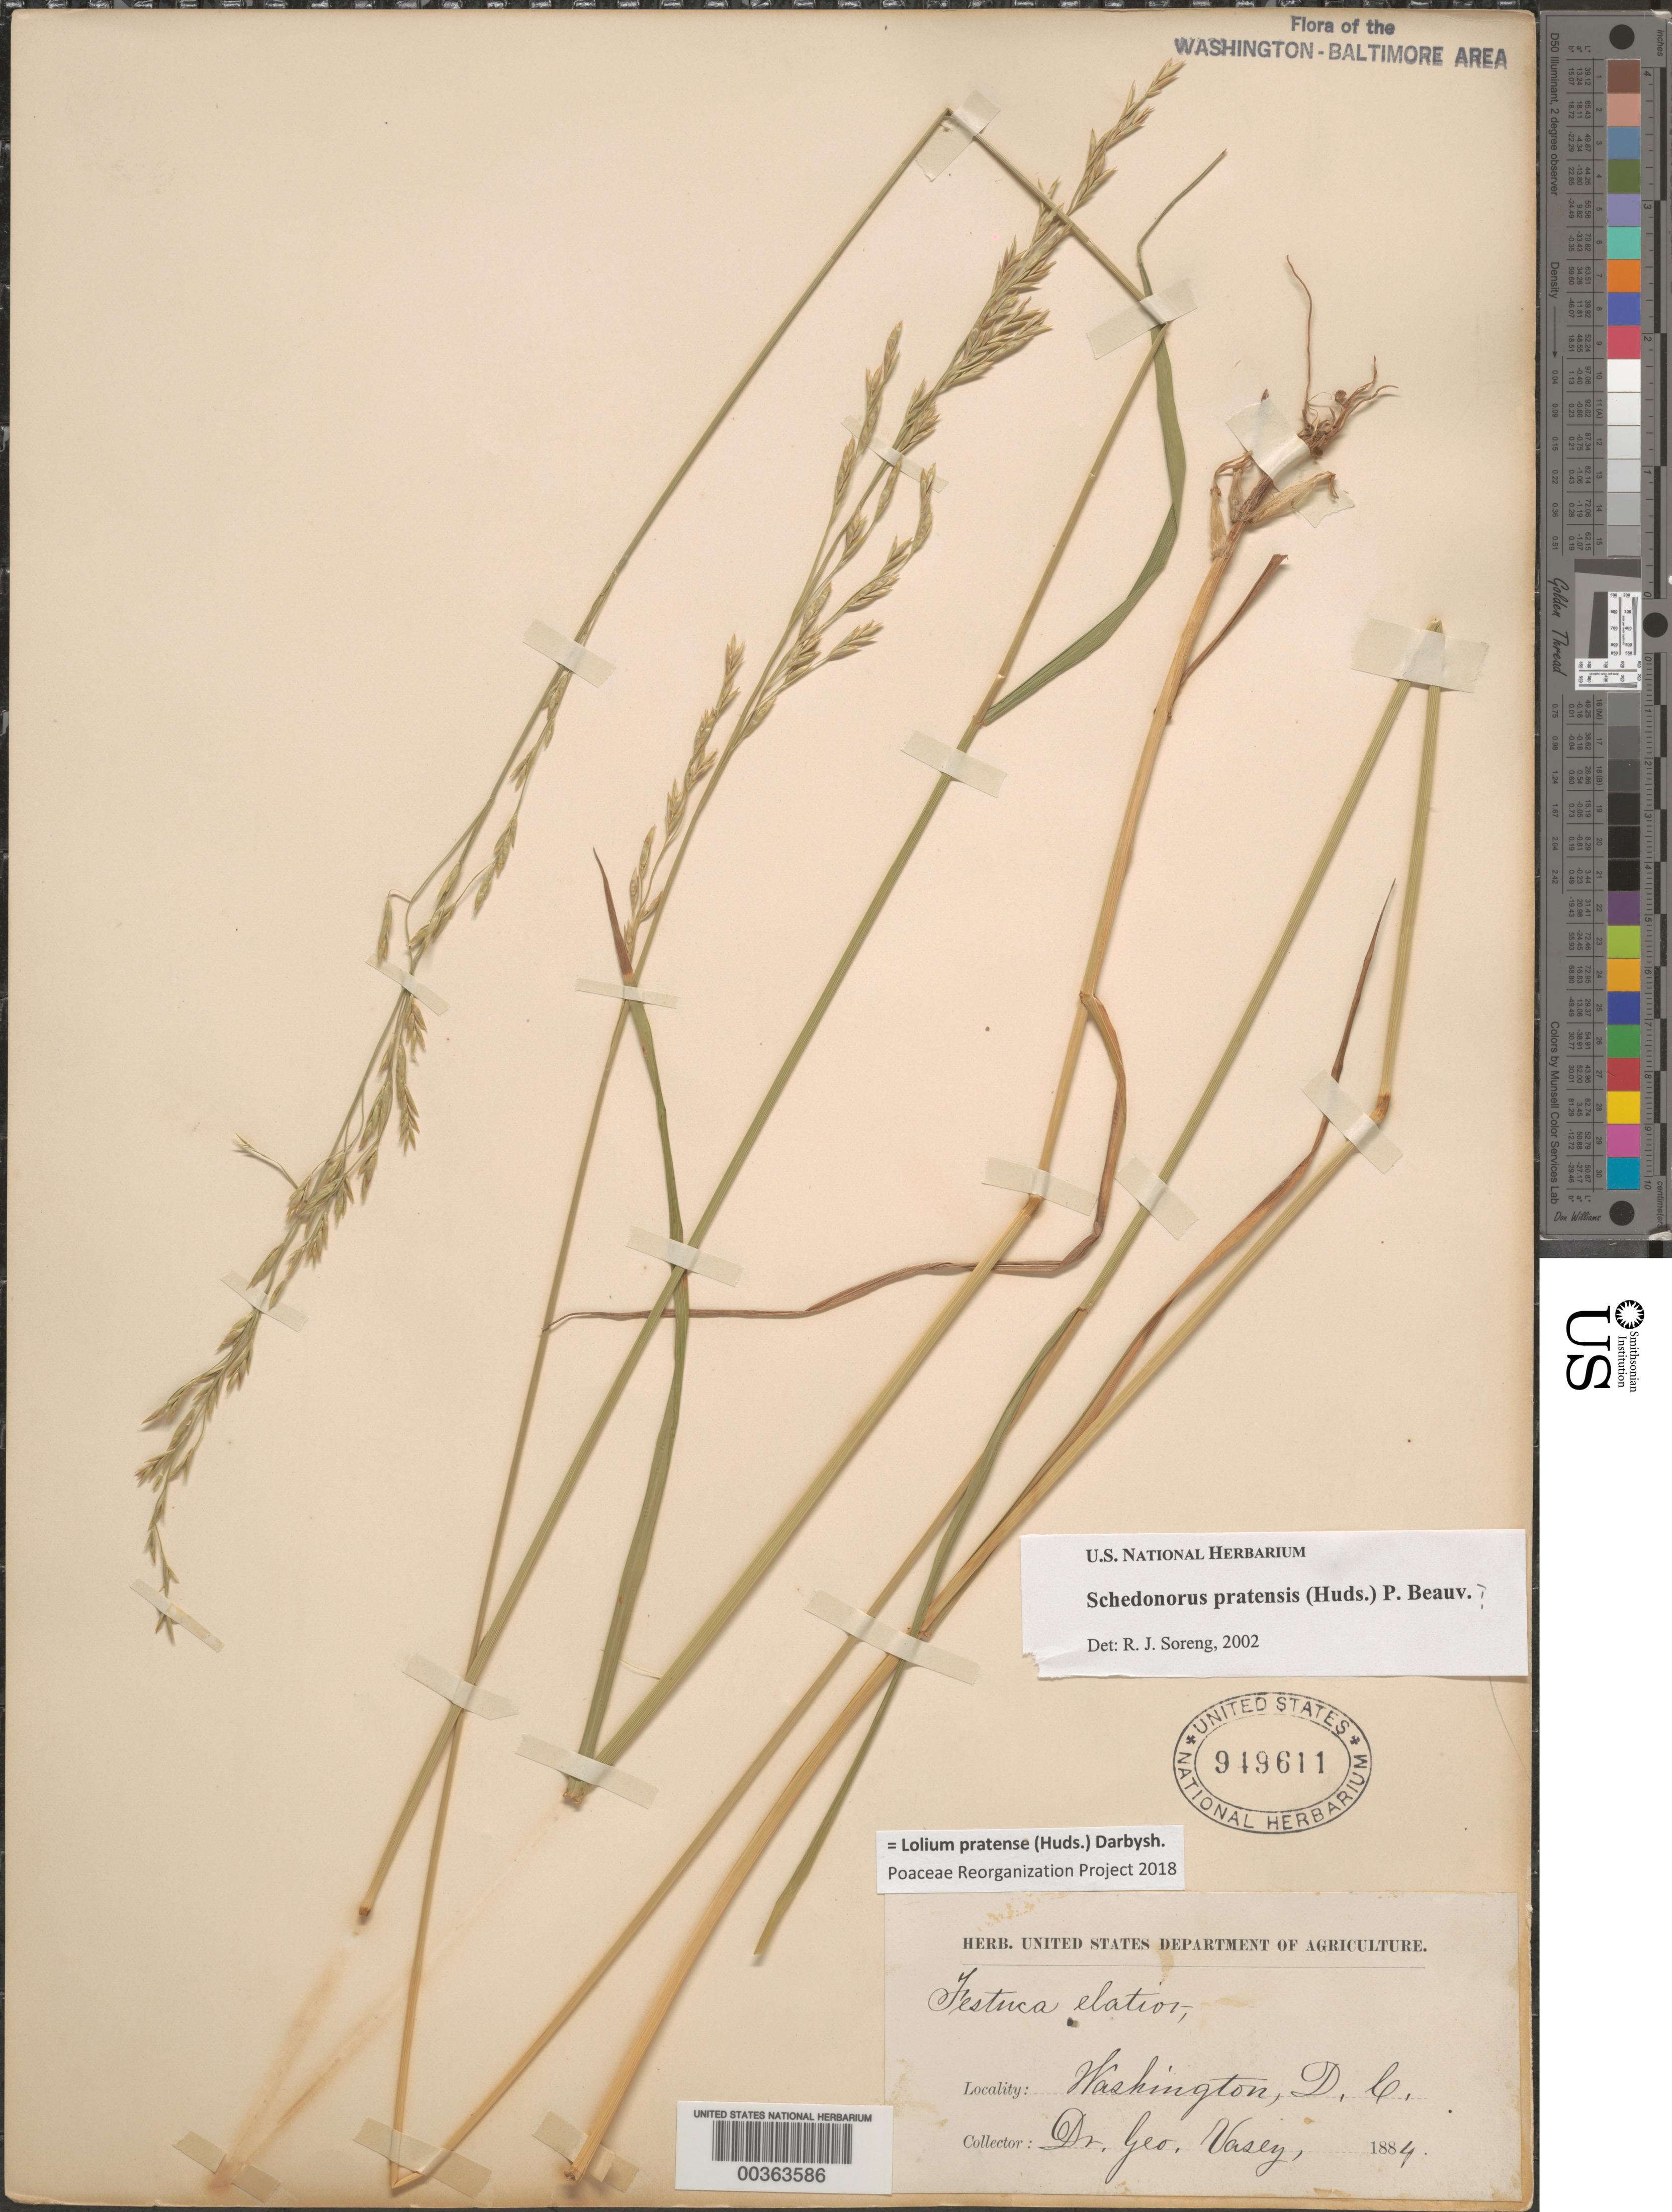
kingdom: Plantae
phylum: Tracheophyta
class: Liliopsida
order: Poales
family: Poaceae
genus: Lolium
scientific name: Lolium pratense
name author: (Huds.) Darbysh.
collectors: G. Vasey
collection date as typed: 1884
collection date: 1884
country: United States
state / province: District of Columbia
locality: Washington DC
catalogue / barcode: US 949611